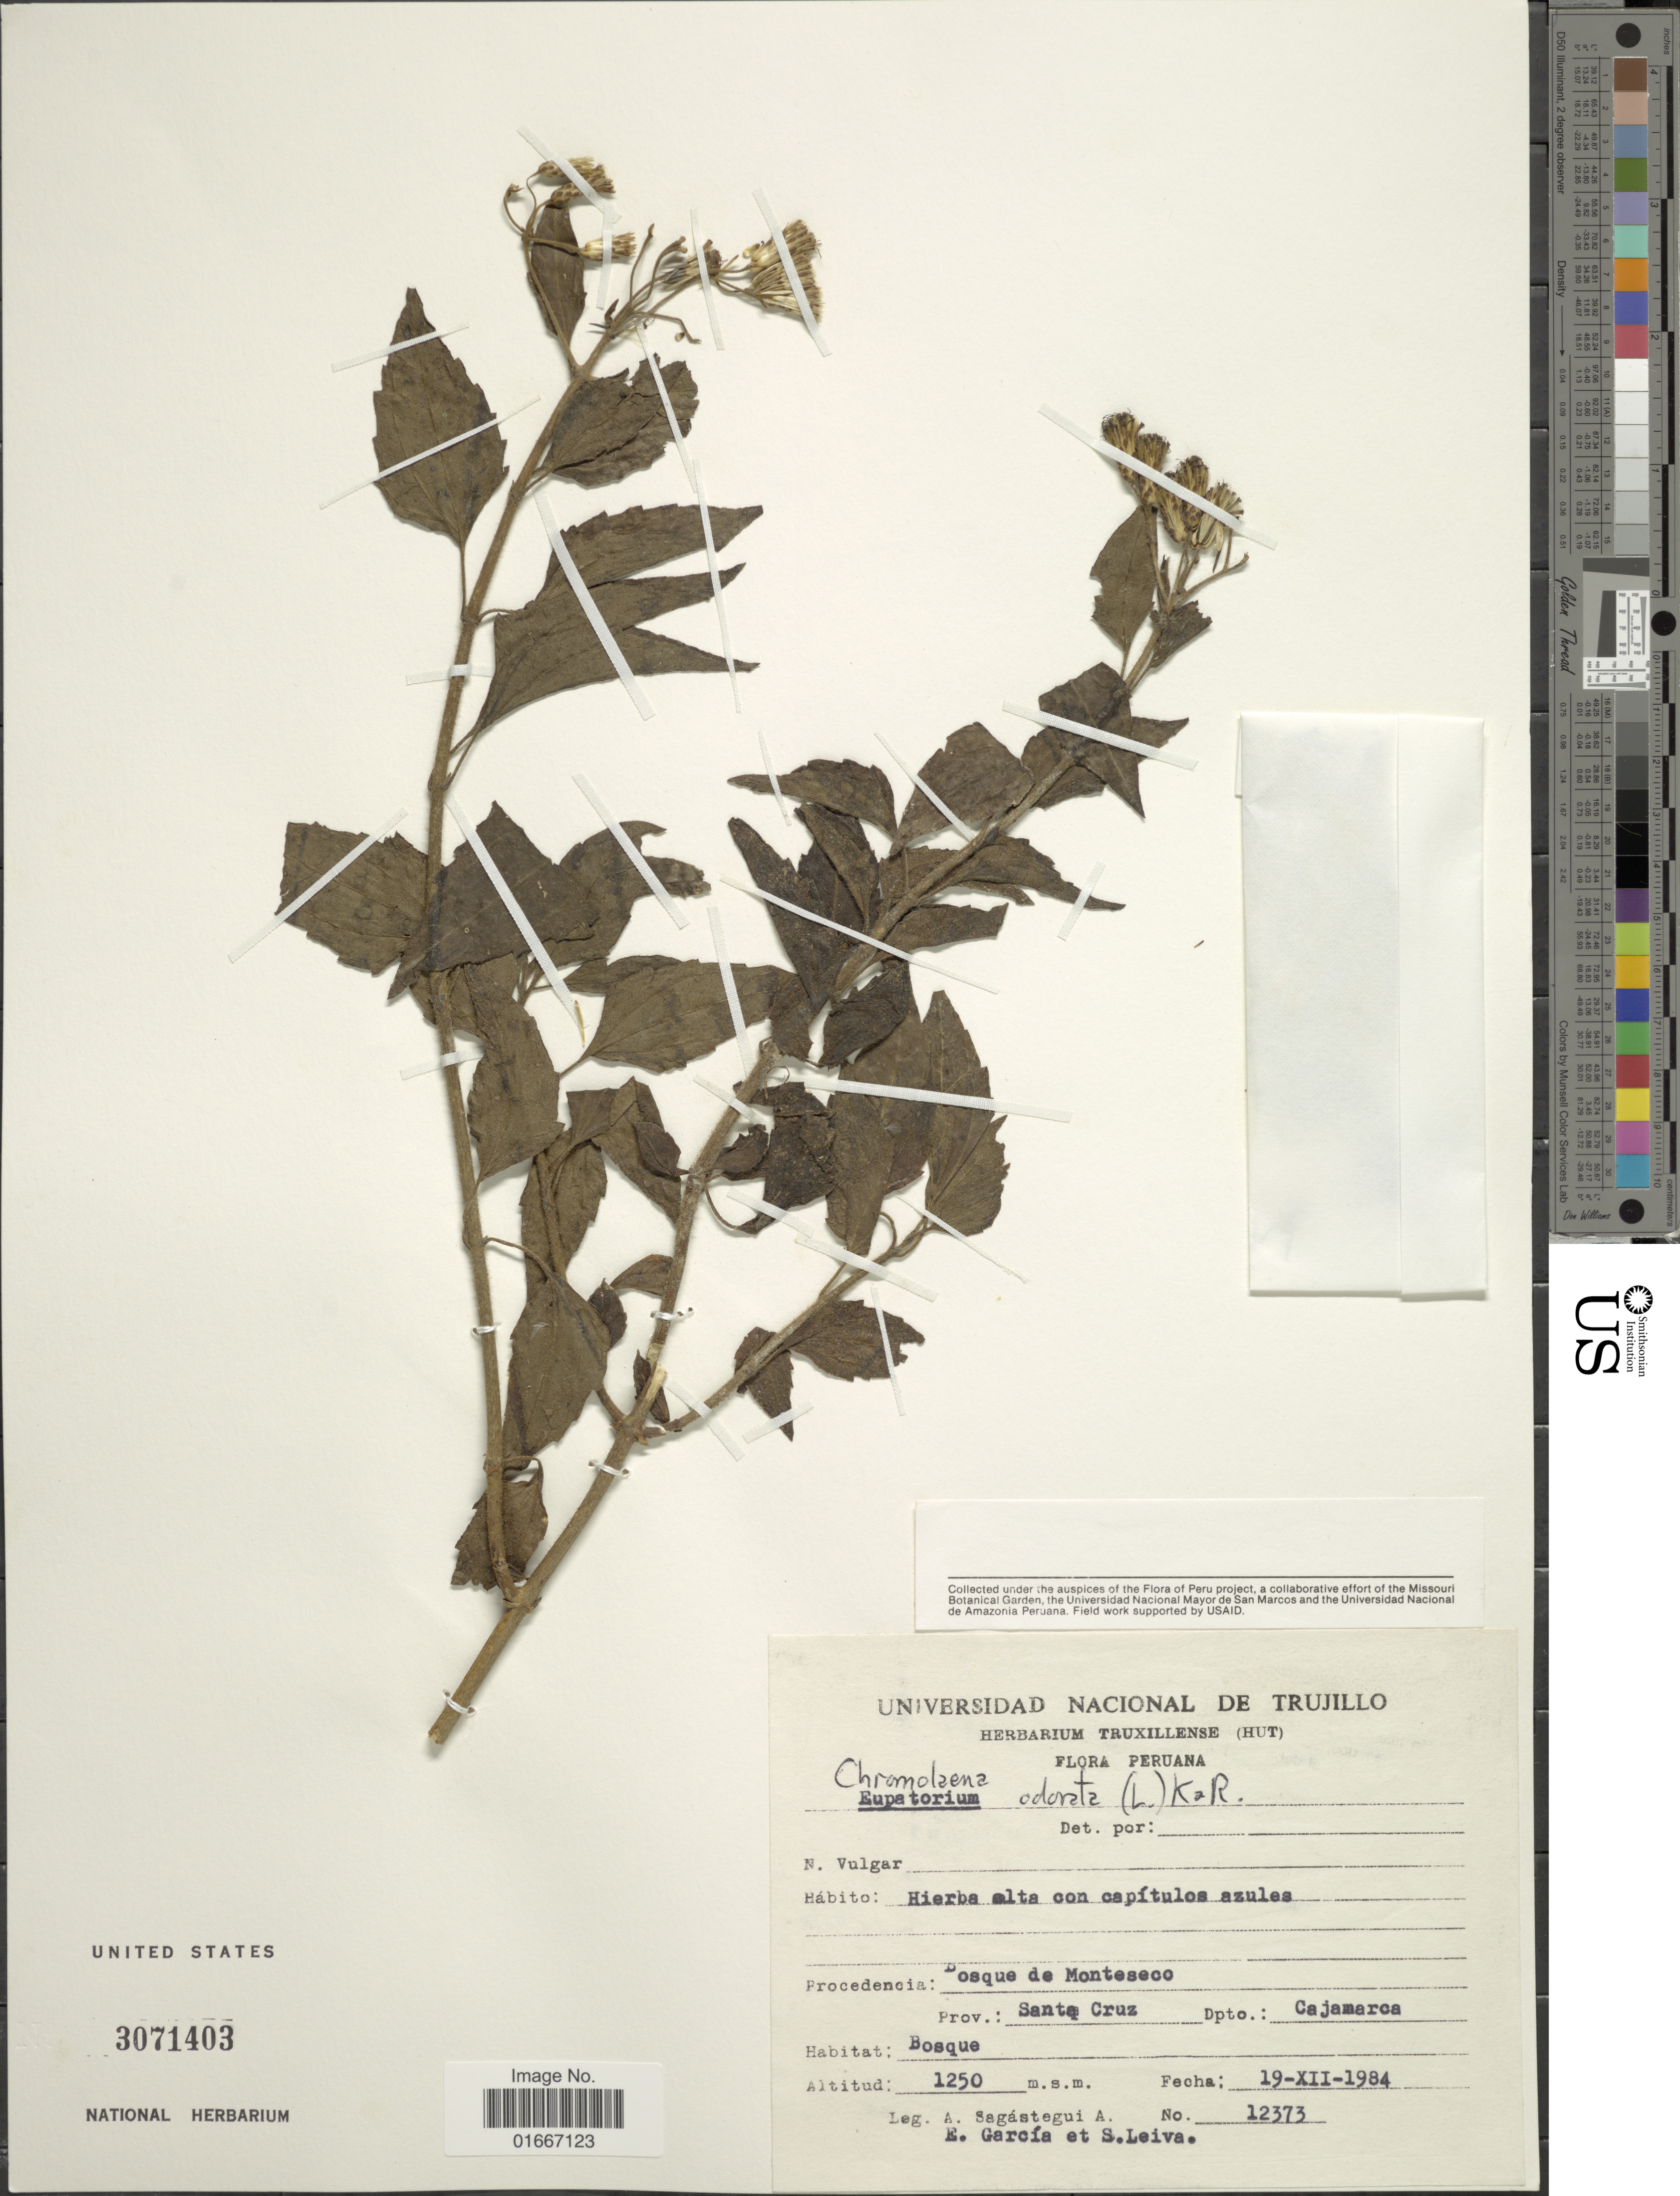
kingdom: Plantae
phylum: Tracheophyta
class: Magnoliopsida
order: Asterales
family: Asteraceae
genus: Chromolaena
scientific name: Chromolaena odorata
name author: (L.) R.M. King & H. Rob.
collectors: A. Sagástegui A., E. Garcia & S. Leiva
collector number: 12373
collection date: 1984-12-19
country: Peru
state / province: Cajamarca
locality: Peru. Procedencia: Bosque de Monteseco. Prov.: Santa Cruz. Dpto.: Cajamarca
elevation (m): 1250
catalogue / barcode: US 3071403